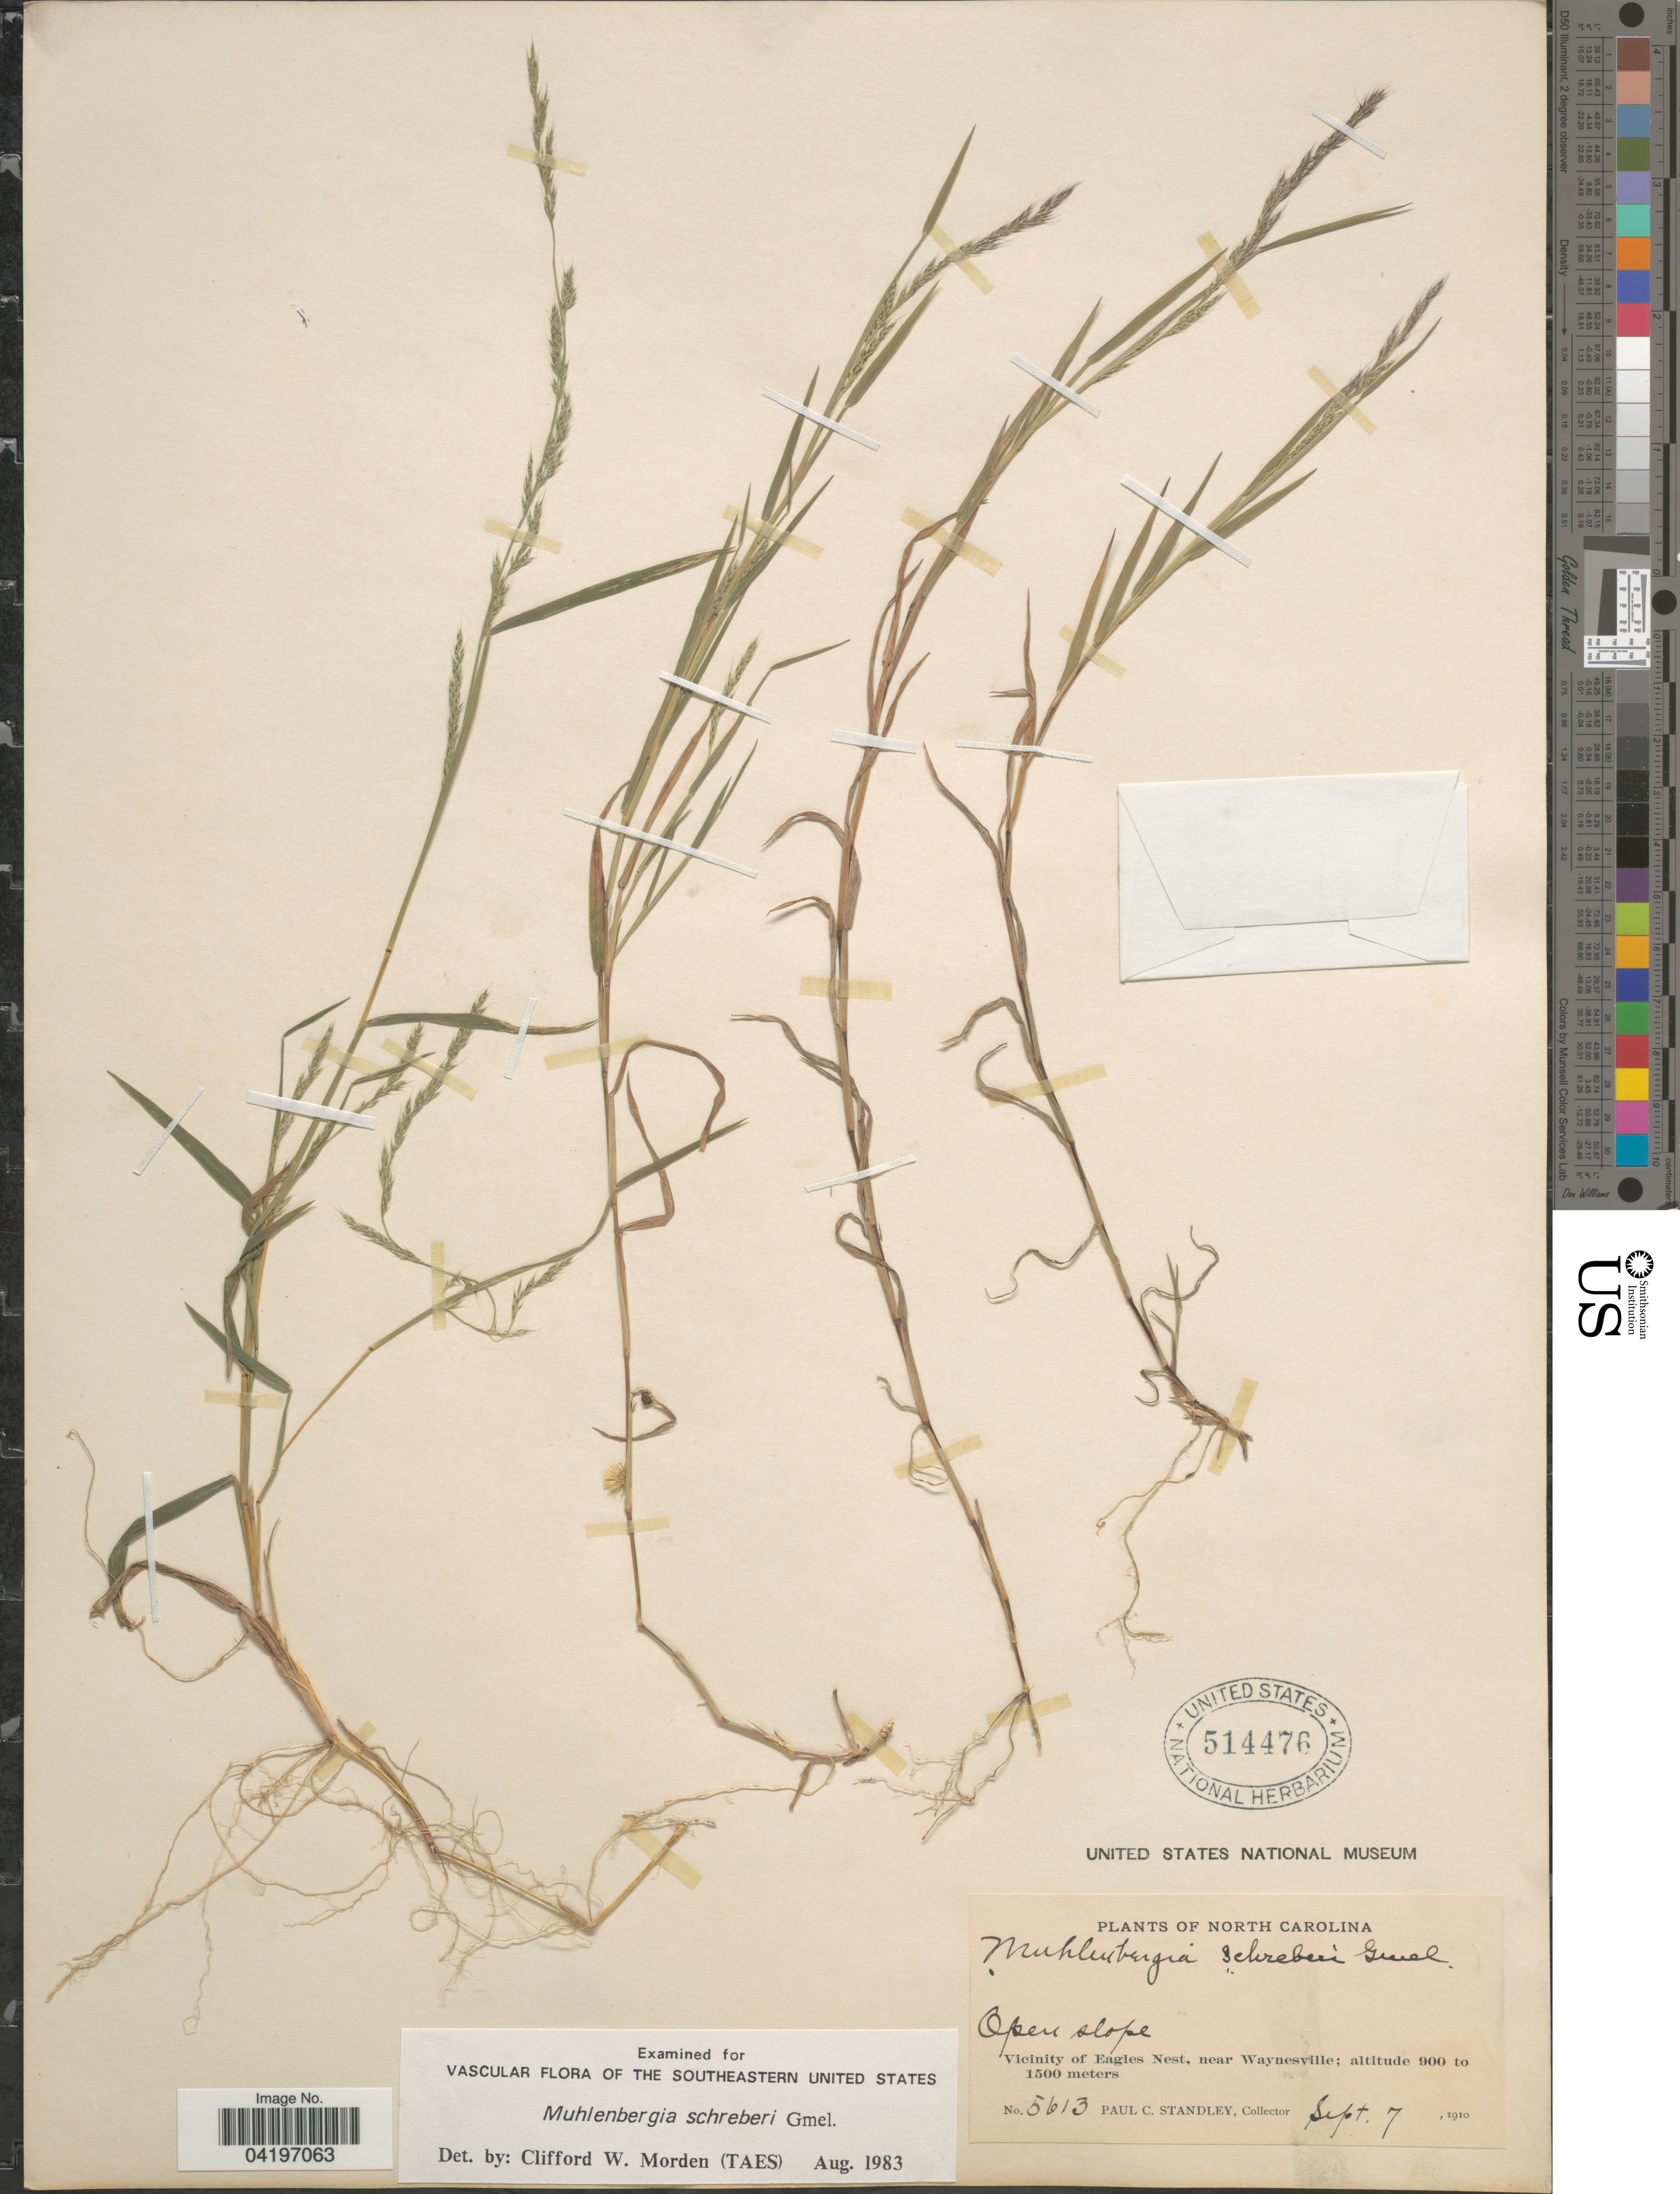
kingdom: Plantae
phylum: Tracheophyta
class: Liliopsida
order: Poales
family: Poaceae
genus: Muhlenbergia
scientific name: Muhlenbergia schreberi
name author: J.F. Gmel.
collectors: P. C. Standley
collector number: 5613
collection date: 1910-09-07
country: United States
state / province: North Carolina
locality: Vicinity of Eagles Nest, near Waynesville.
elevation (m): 900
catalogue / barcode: US 514476